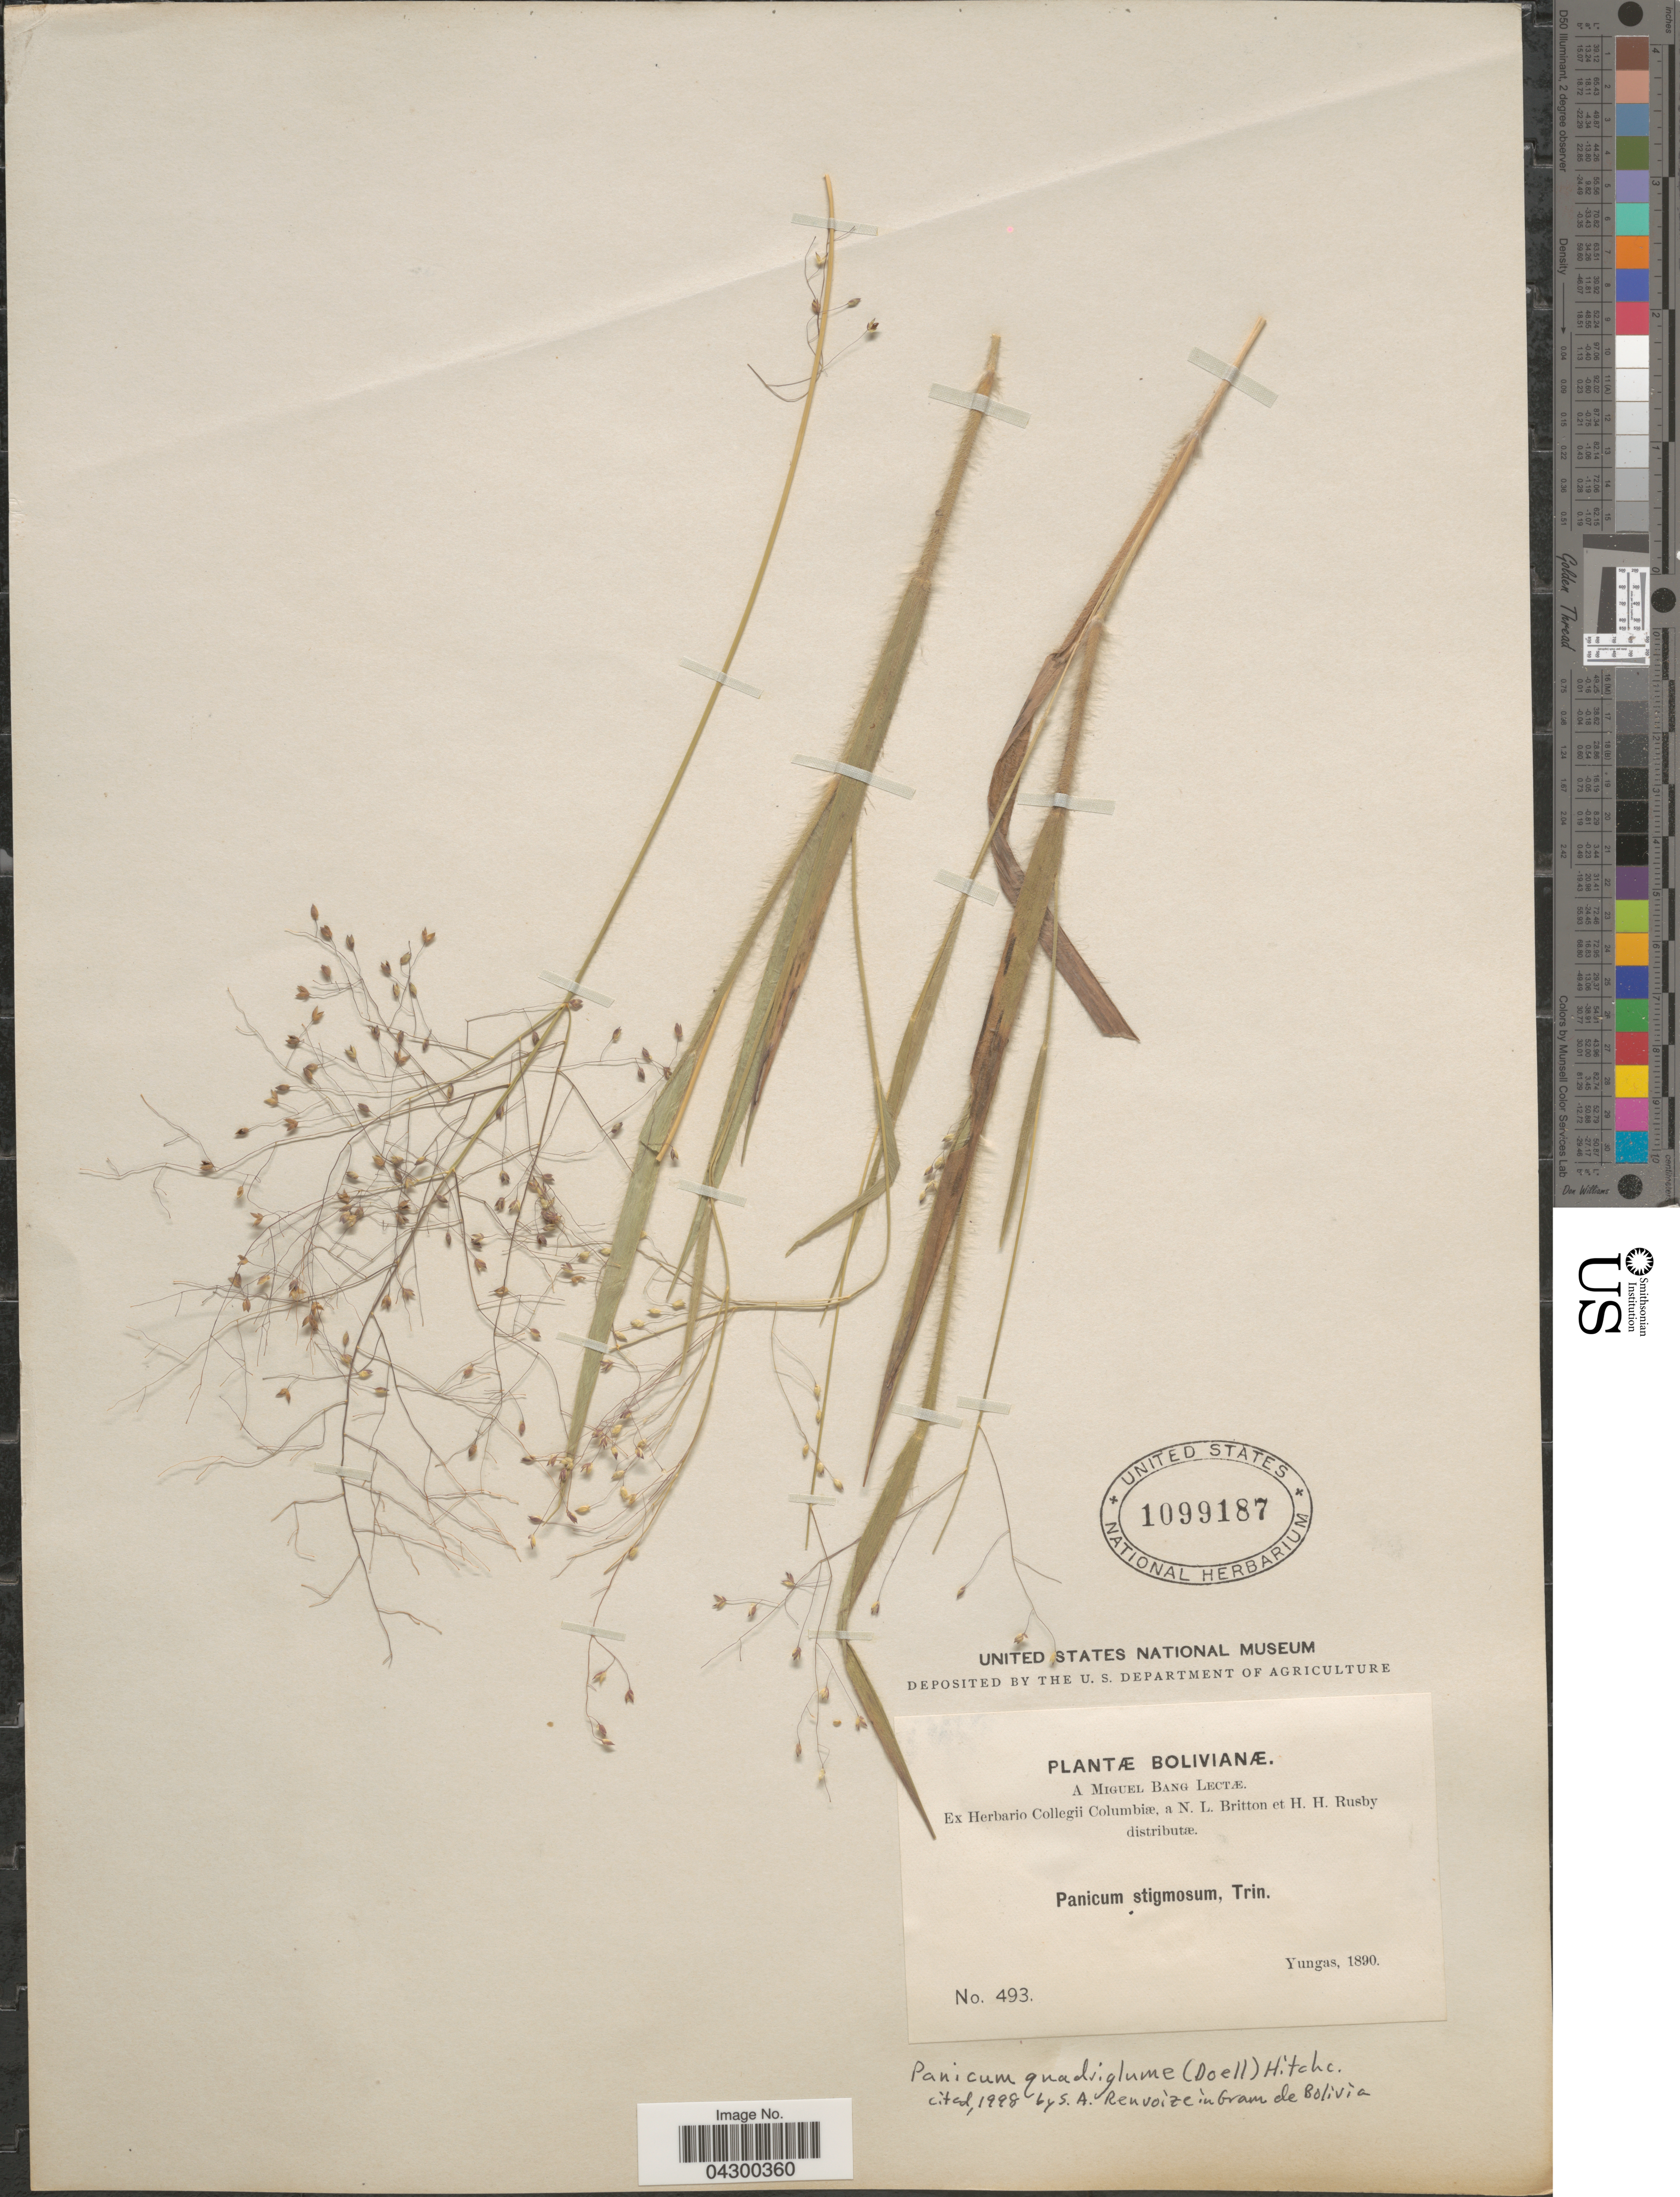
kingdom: Plantae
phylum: Tracheophyta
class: Liliopsida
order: Poales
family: Poaceae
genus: Panicum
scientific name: Panicum quadriglume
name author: (Döll) Hitchc.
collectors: M. Bang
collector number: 493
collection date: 1890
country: Bolivia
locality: Bolivianæ. Yungas.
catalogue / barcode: US 1099187